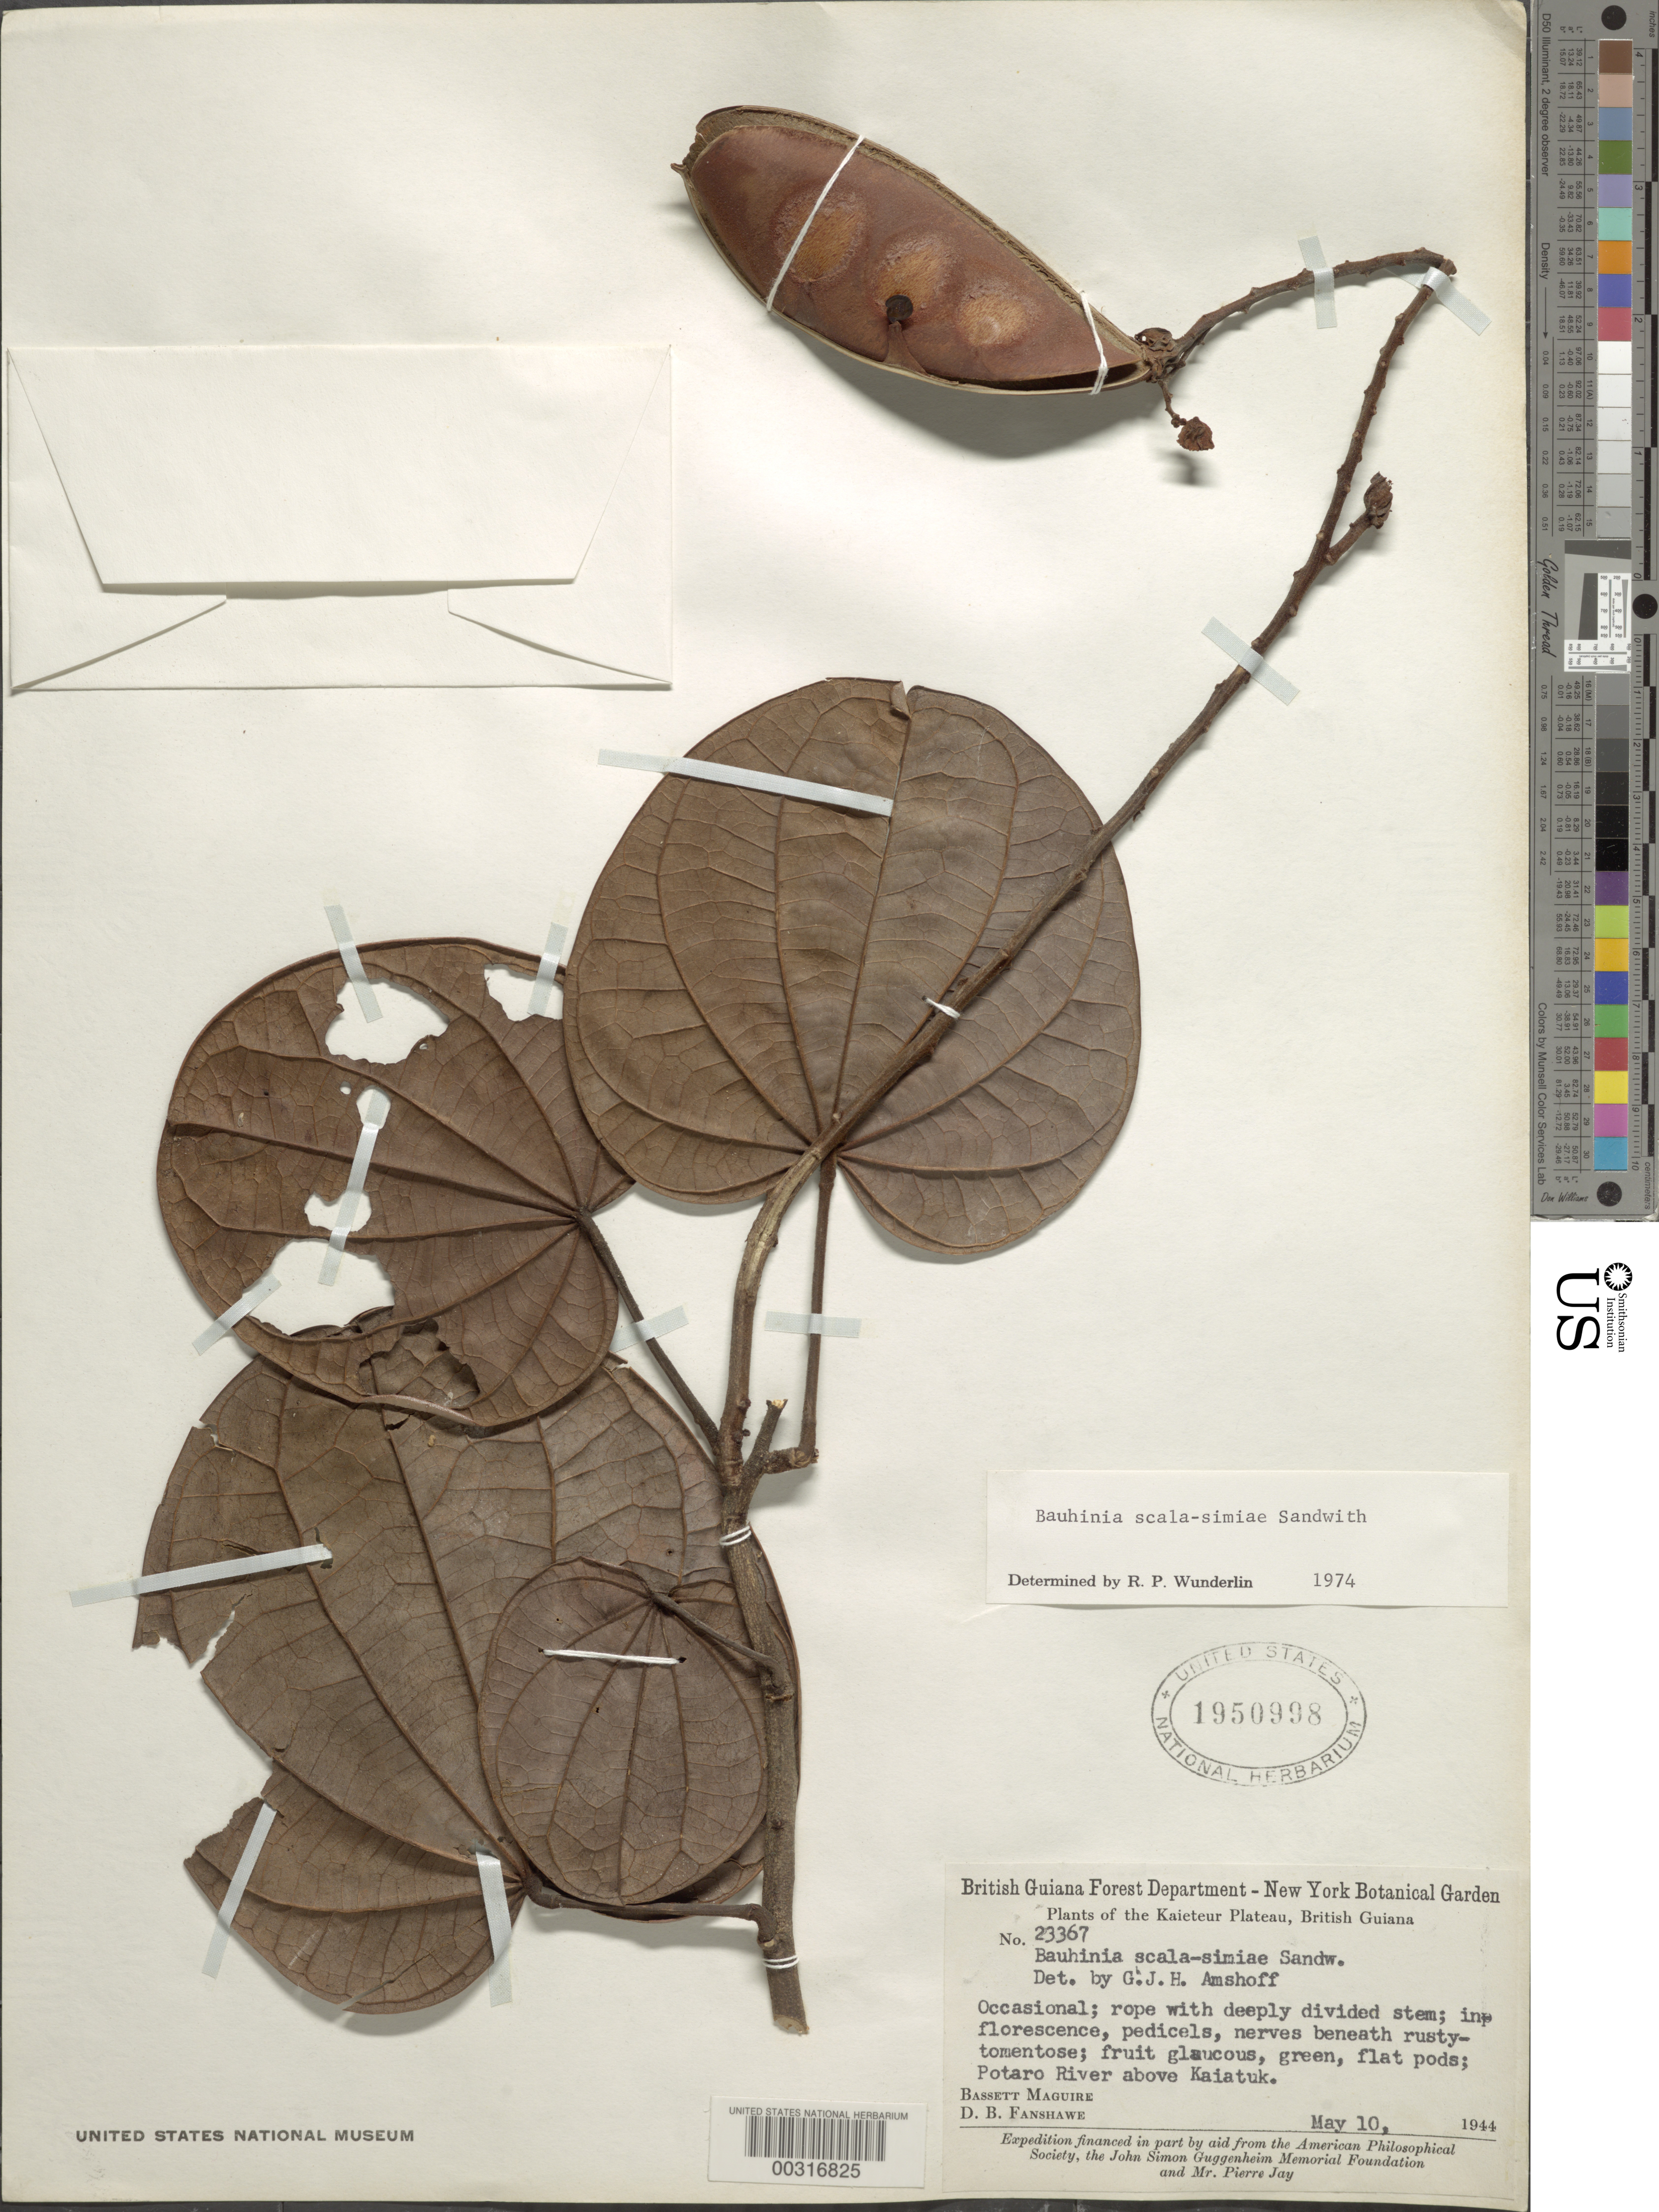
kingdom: Plantae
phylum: Tracheophyta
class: Magnoliopsida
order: Fabales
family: Fabaceae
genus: Bauhinia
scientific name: Bauhinia scala-simiae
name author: Sandwith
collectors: B. Maguire & D. B. Fanshawe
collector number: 23367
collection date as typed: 10 May 1944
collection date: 1944-05-10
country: Guyana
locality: Potaro river above kaiatuk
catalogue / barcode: US 1950998